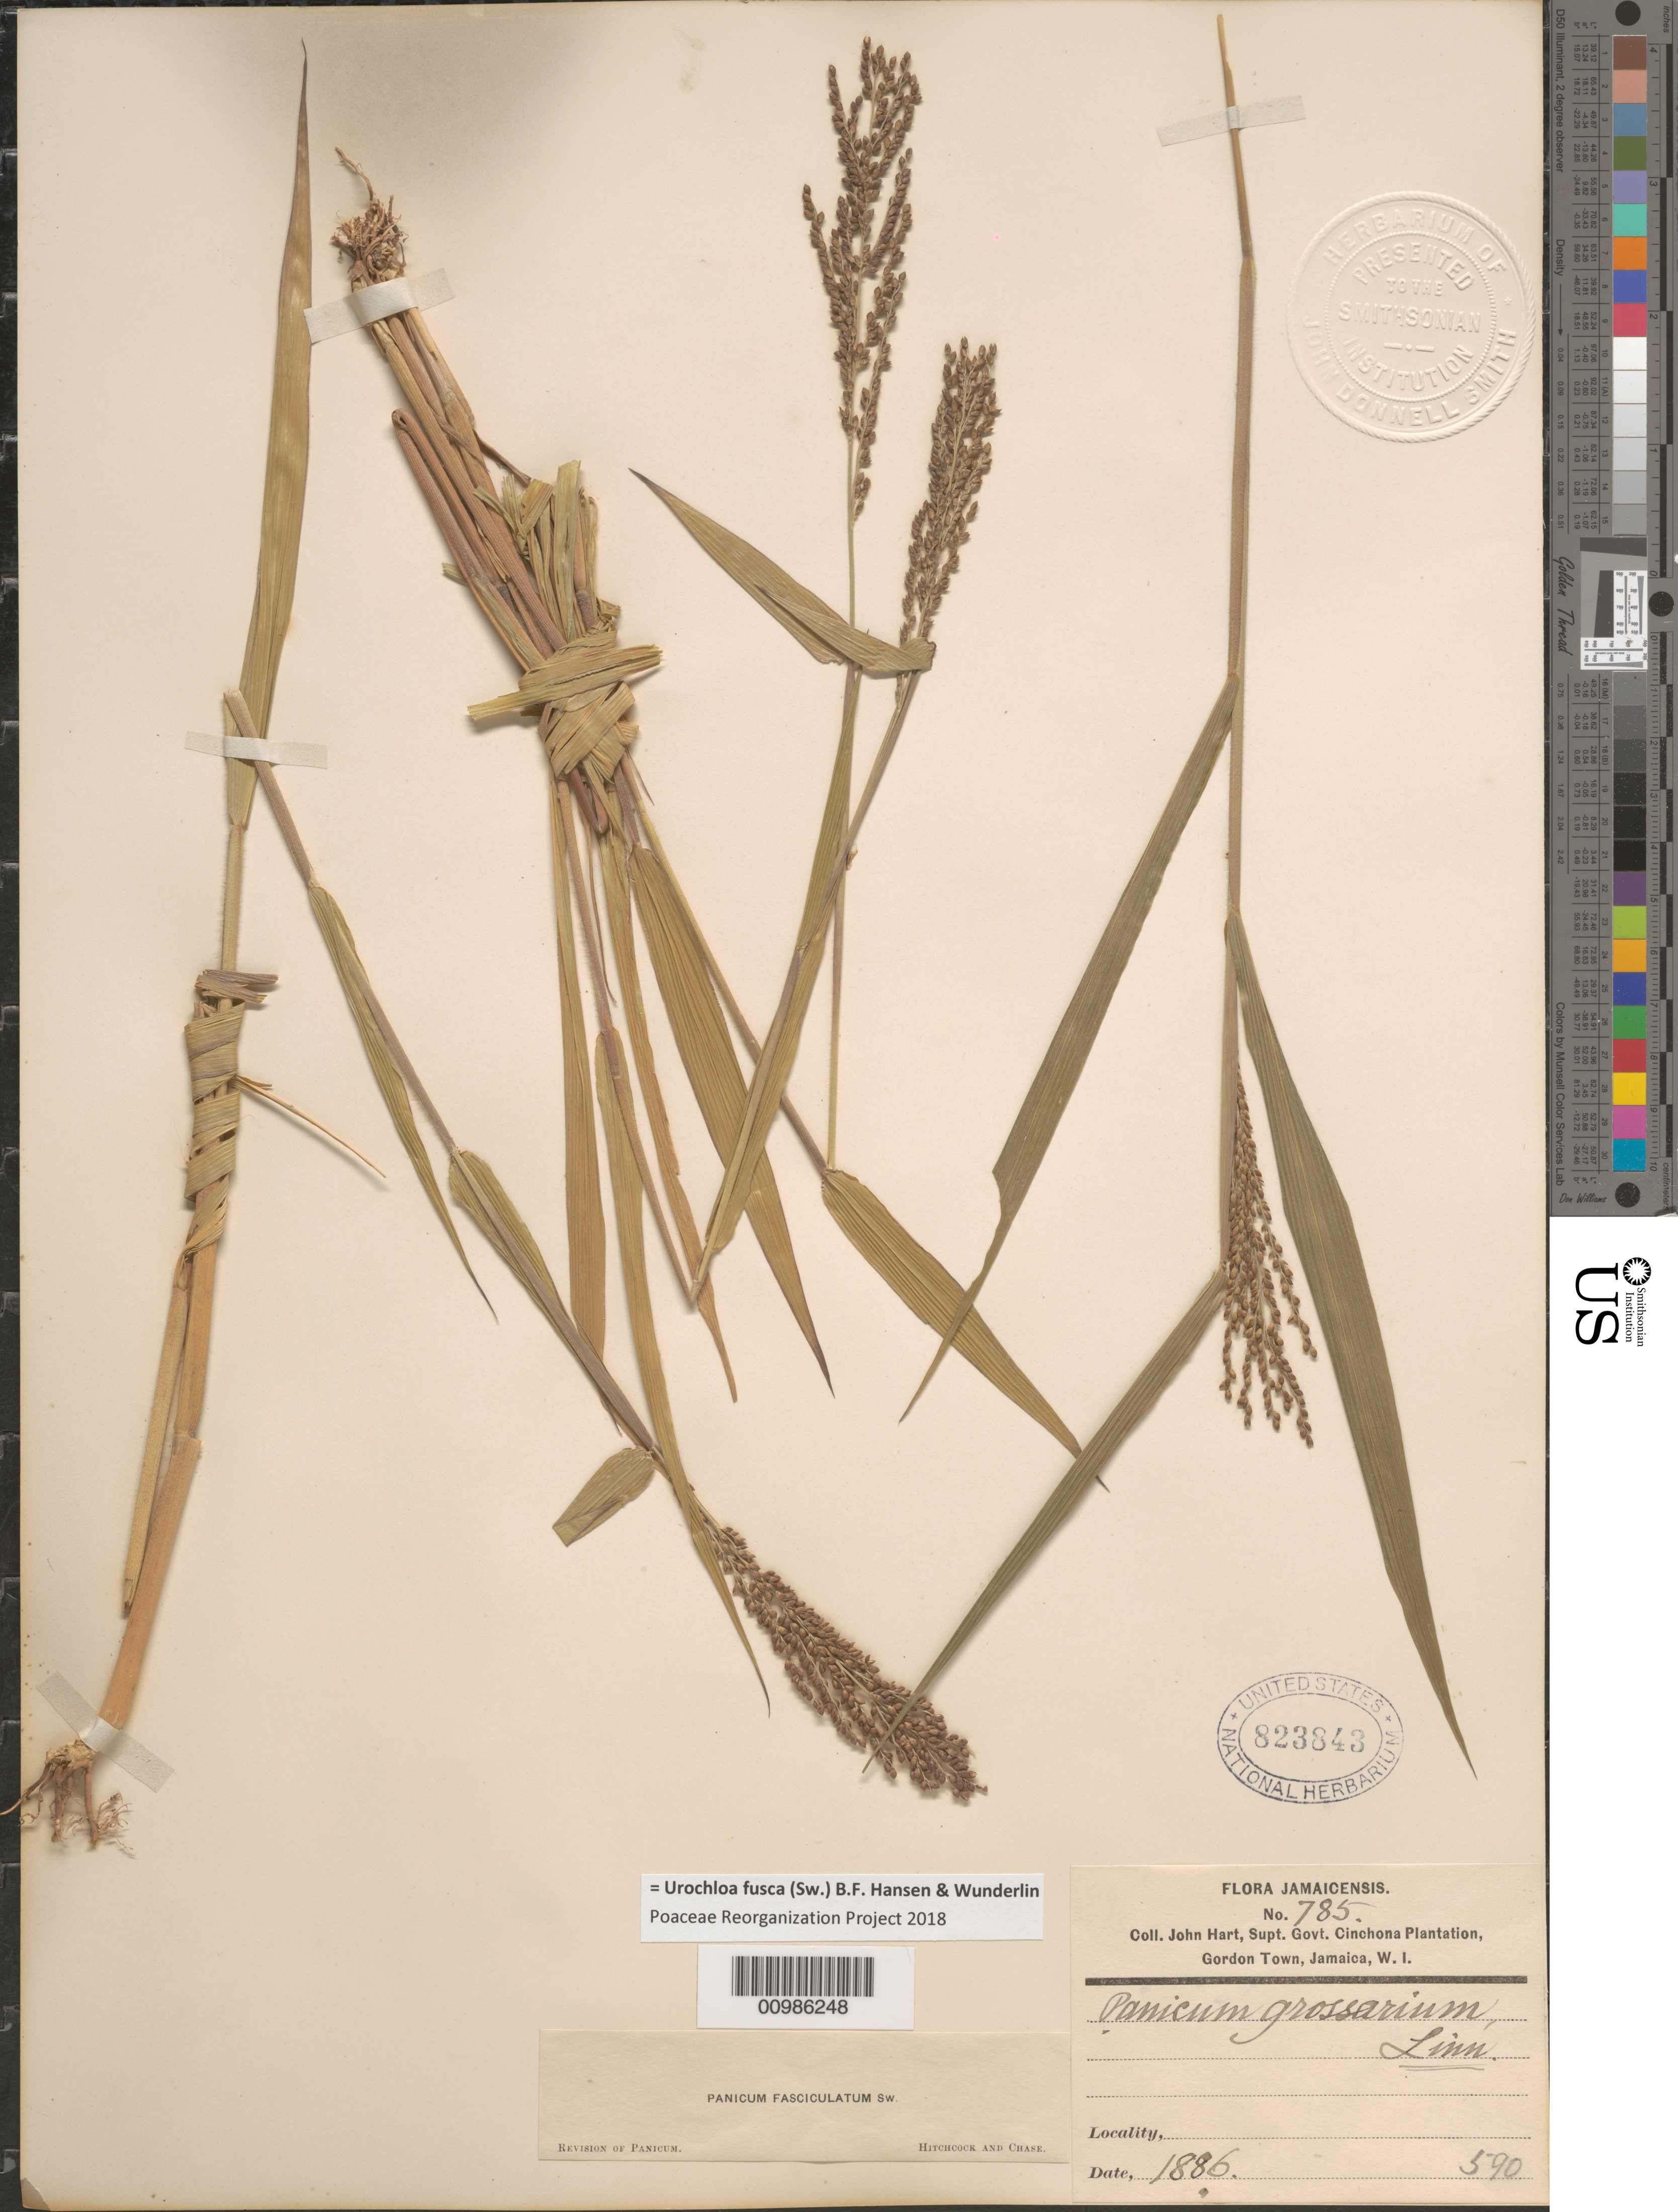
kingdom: Plantae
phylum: Tracheophyta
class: Liliopsida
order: Poales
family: Poaceae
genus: Brachiaria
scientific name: Brachiaria fasciculata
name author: (Sw.) Parodi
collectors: J. Hart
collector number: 785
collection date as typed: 1886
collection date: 1886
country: Jamaica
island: Jamaica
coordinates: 0 N, 0 E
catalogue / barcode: US 823843